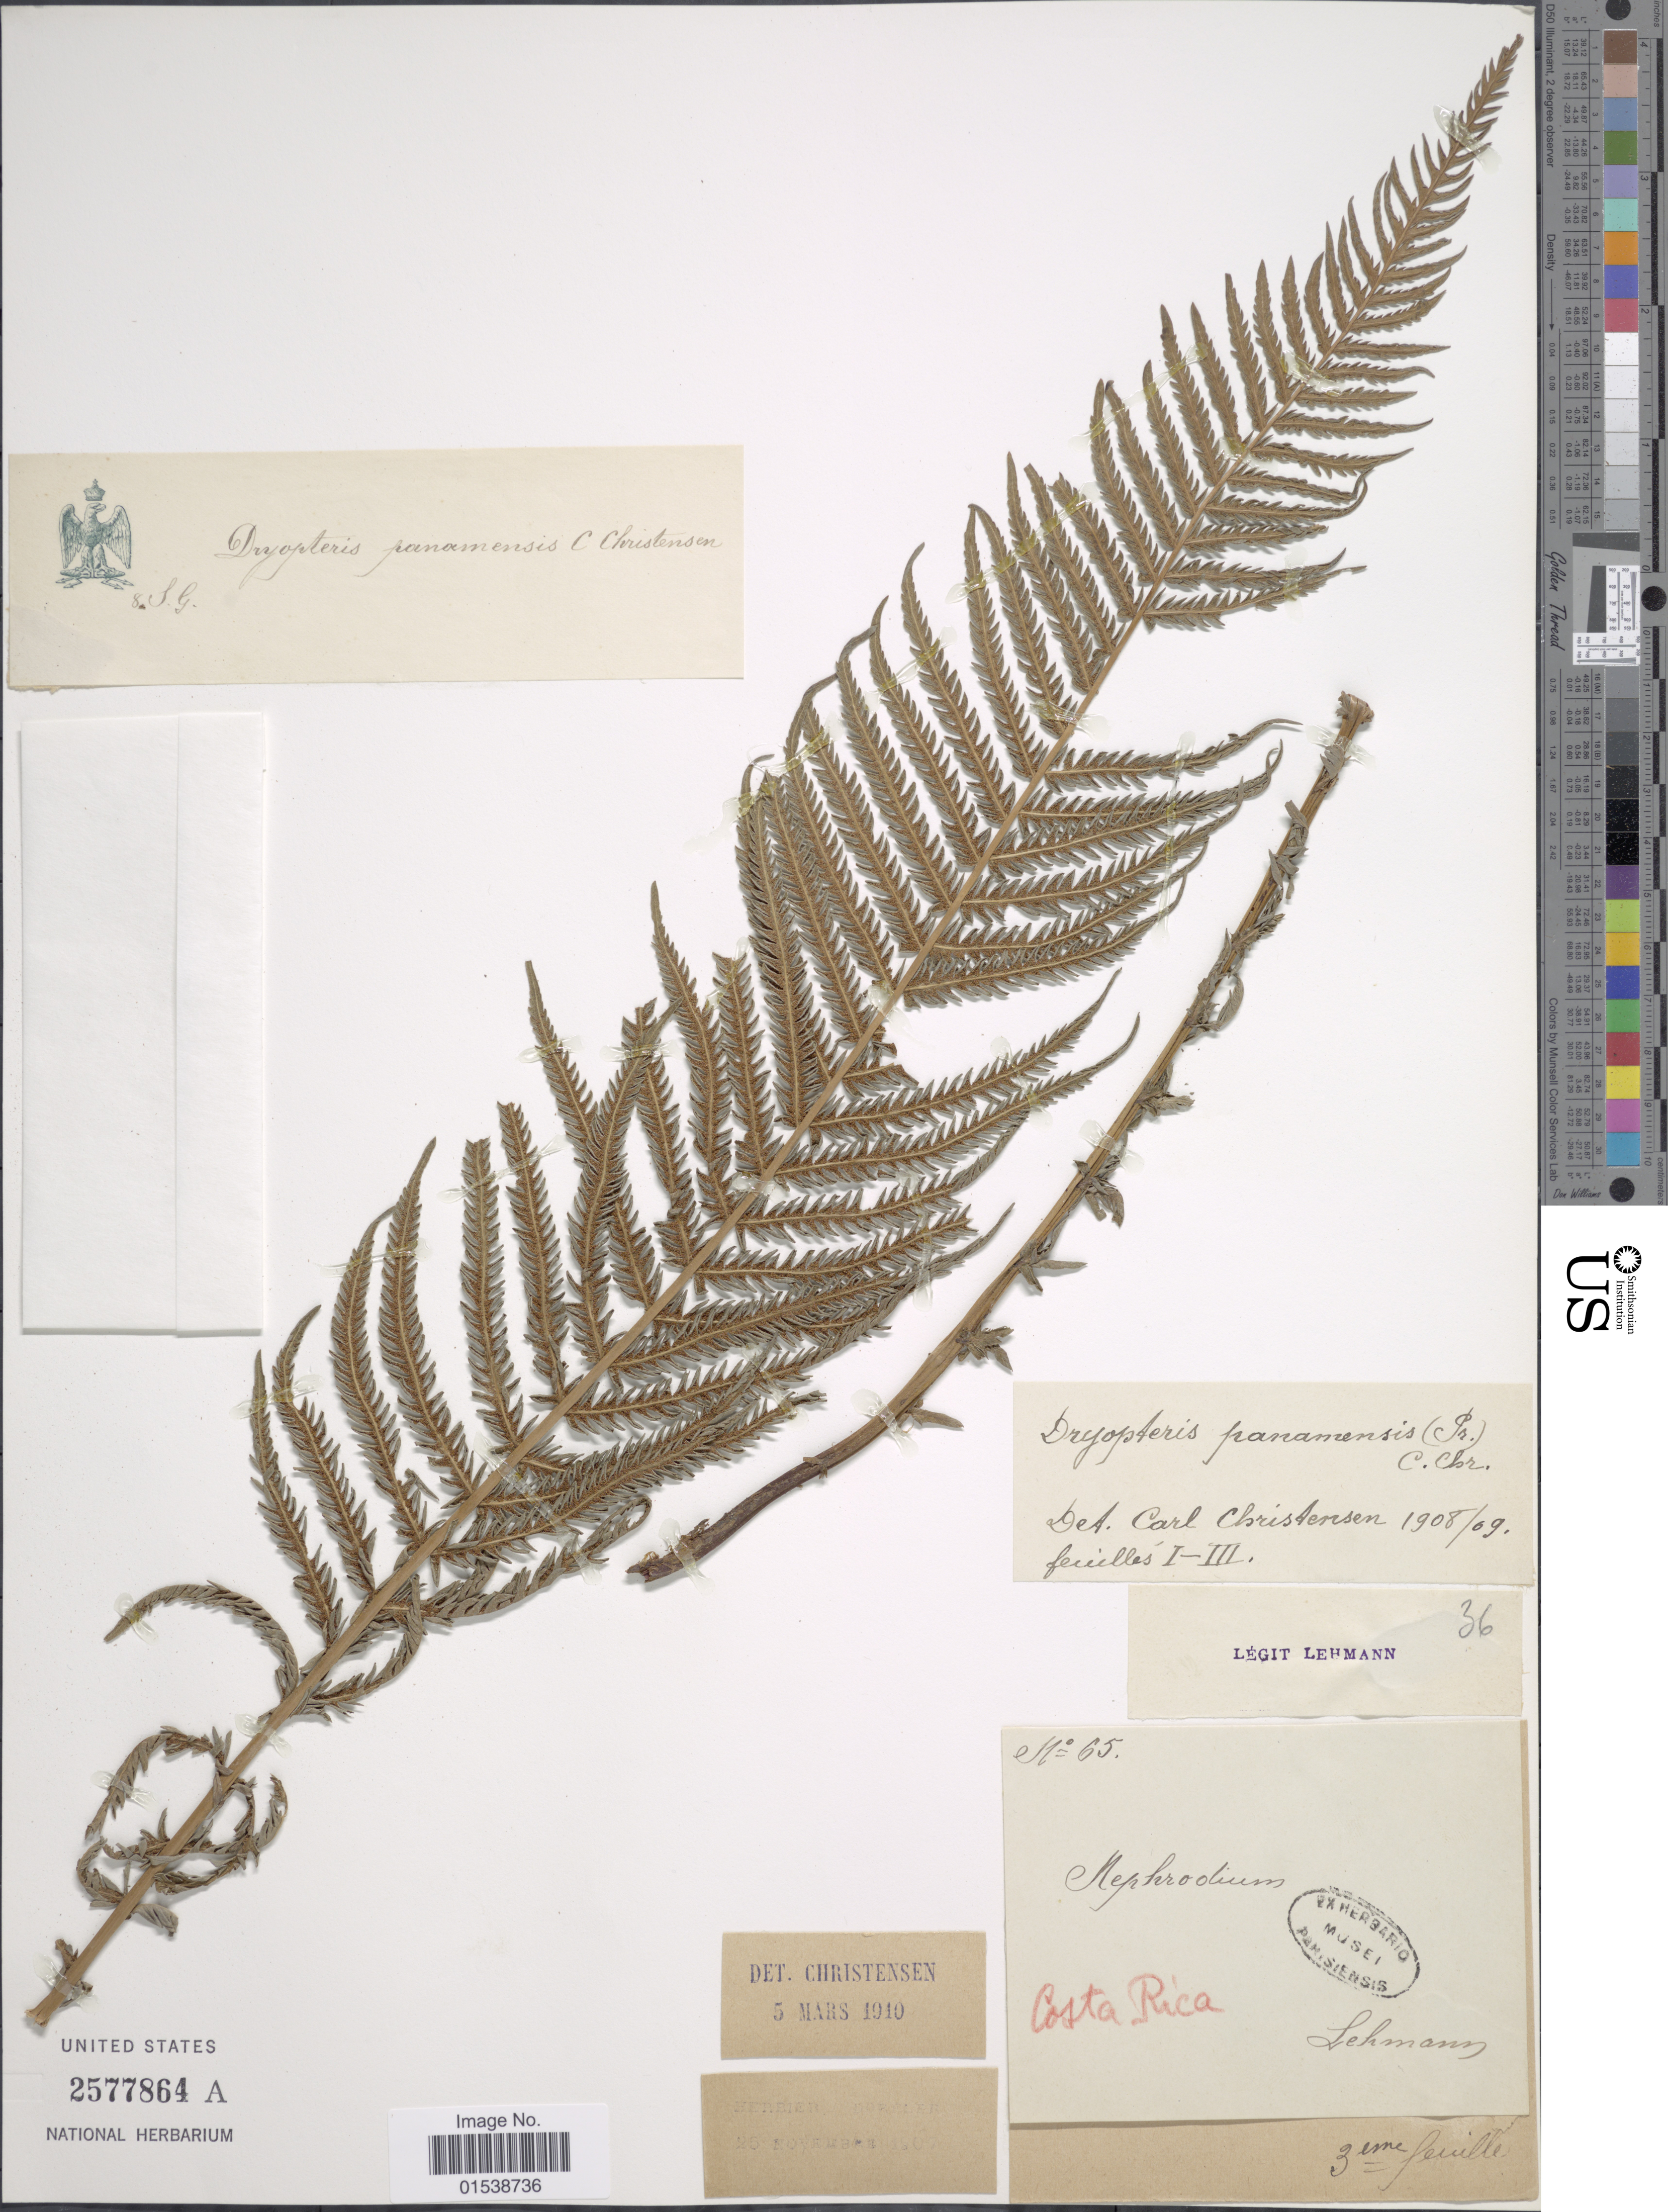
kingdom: Plantae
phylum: Tracheophyta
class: Polypodiopsida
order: Polypodiales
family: Thelypteridaceae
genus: Amauropelta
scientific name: Amauropelta resinifera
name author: (Desv.) Pic. Serm.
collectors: -. Lehmann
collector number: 65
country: Costa Rica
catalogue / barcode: US 2577864A